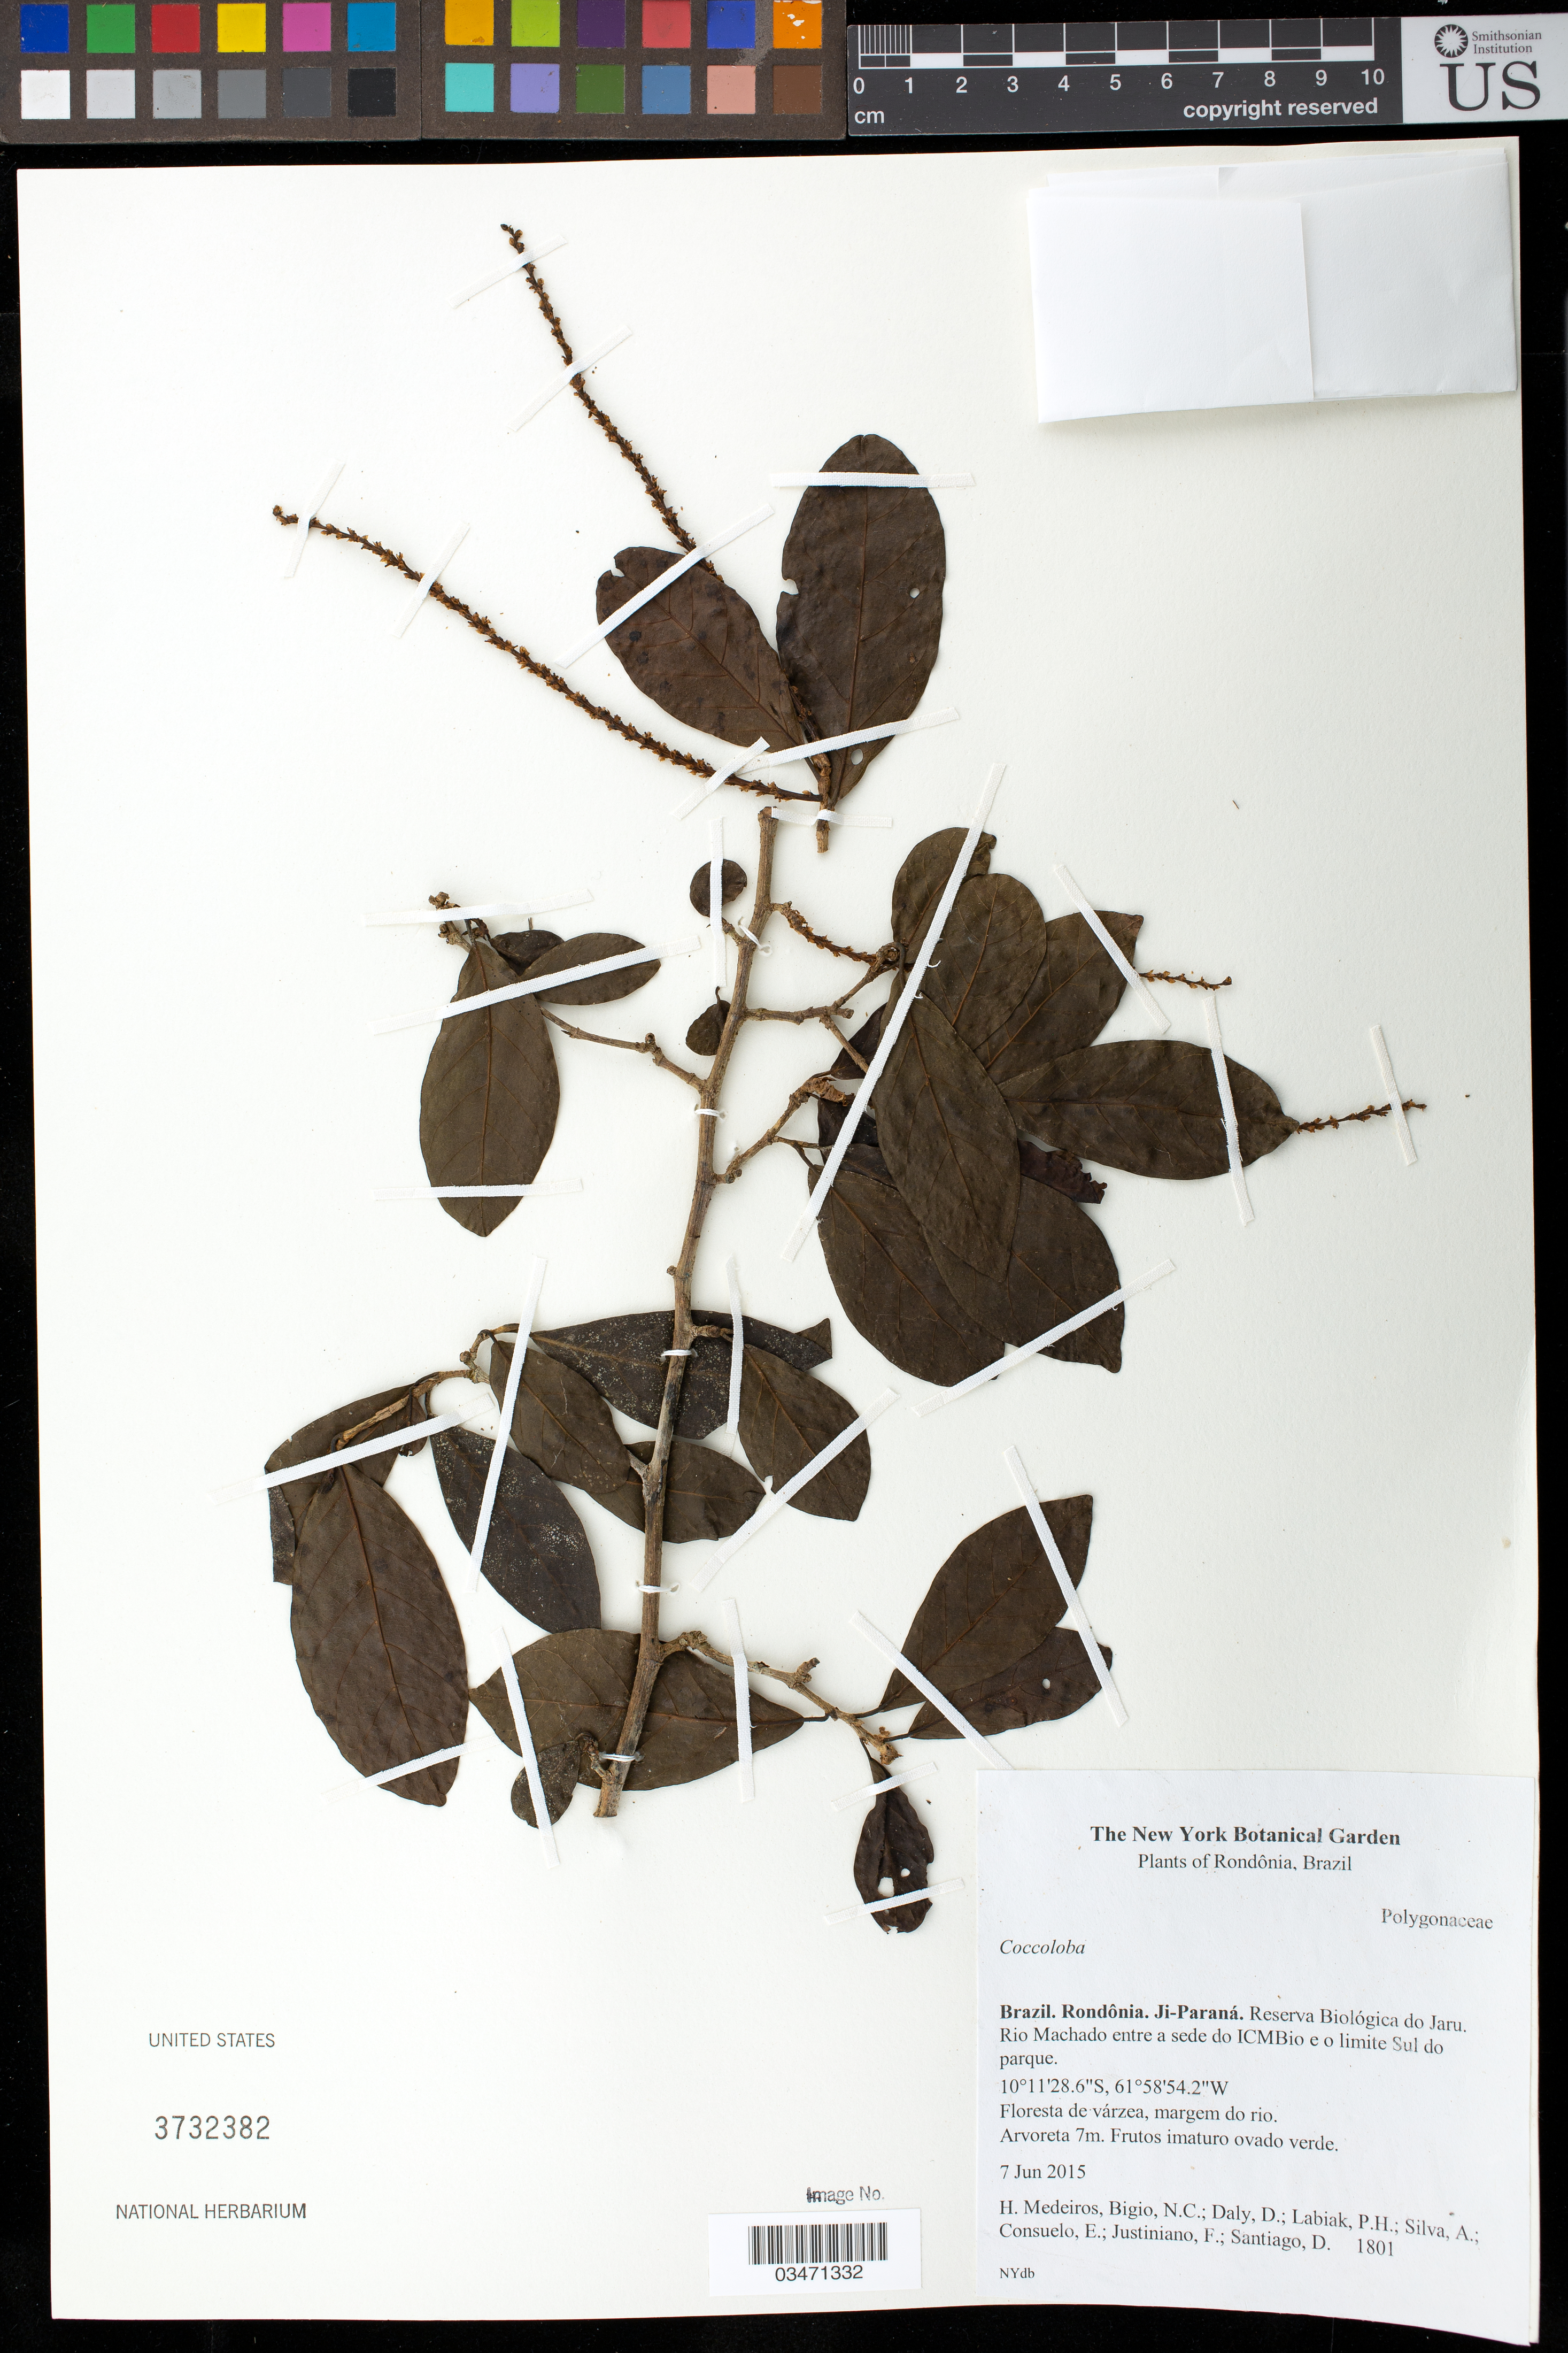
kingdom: Plantae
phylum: Tracheophyta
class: Magnoliopsida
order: Caryophyllales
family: Polygonaceae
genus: Coccoloba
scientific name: Coccoloba sp.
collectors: H. Medeiros, N. C. Bigio, D. Daly, P. H. Labiak, A. Silva, E. Consuelo, F. Justiniano & D. Santiago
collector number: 1801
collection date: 2015-06-07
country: Brazil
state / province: Rondônia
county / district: Ji-Paraná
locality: Reserva Biologica do Jaru. Rio Machado entre a sede do ICMBio e o limite Sul do parque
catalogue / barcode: US 3732382